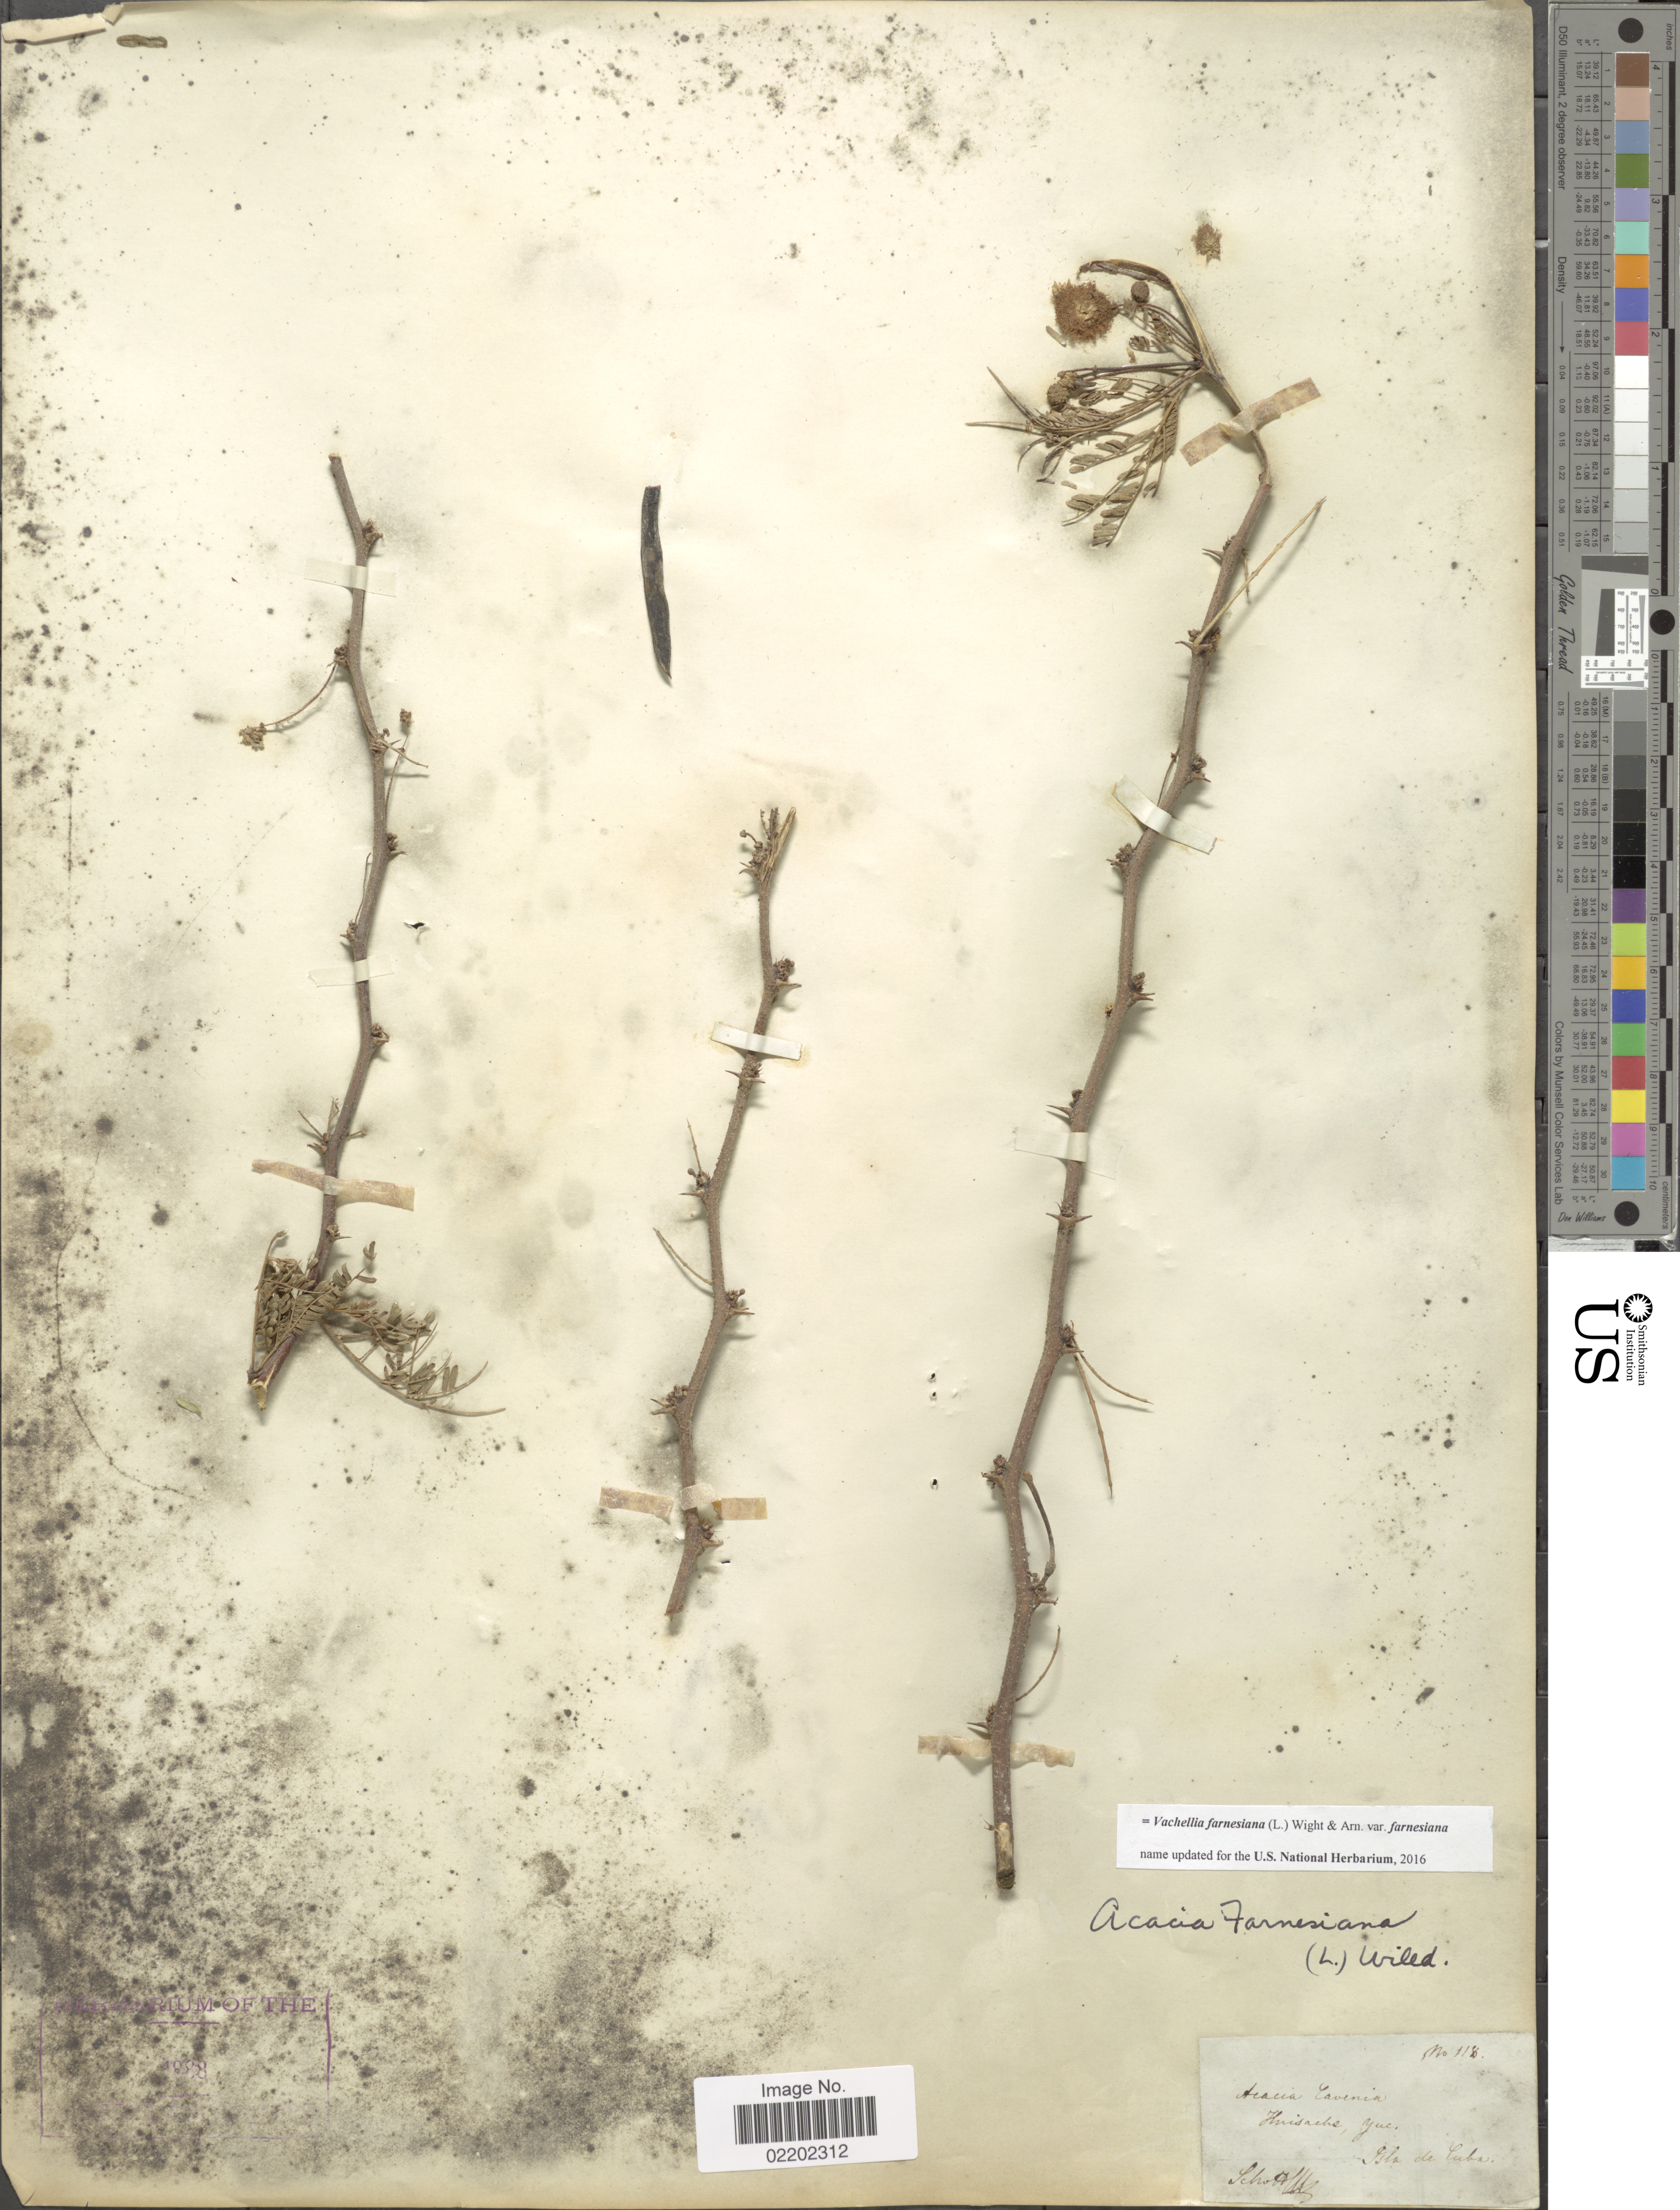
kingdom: Plantae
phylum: Tracheophyta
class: Magnoliopsida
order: Fabales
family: Fabaceae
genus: Vachellia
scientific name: Vachellia farnesiana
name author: (L.) Wight & Arn.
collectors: Schott, --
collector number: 118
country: Cuba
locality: Huisache, Yuc, Isla de Cuba